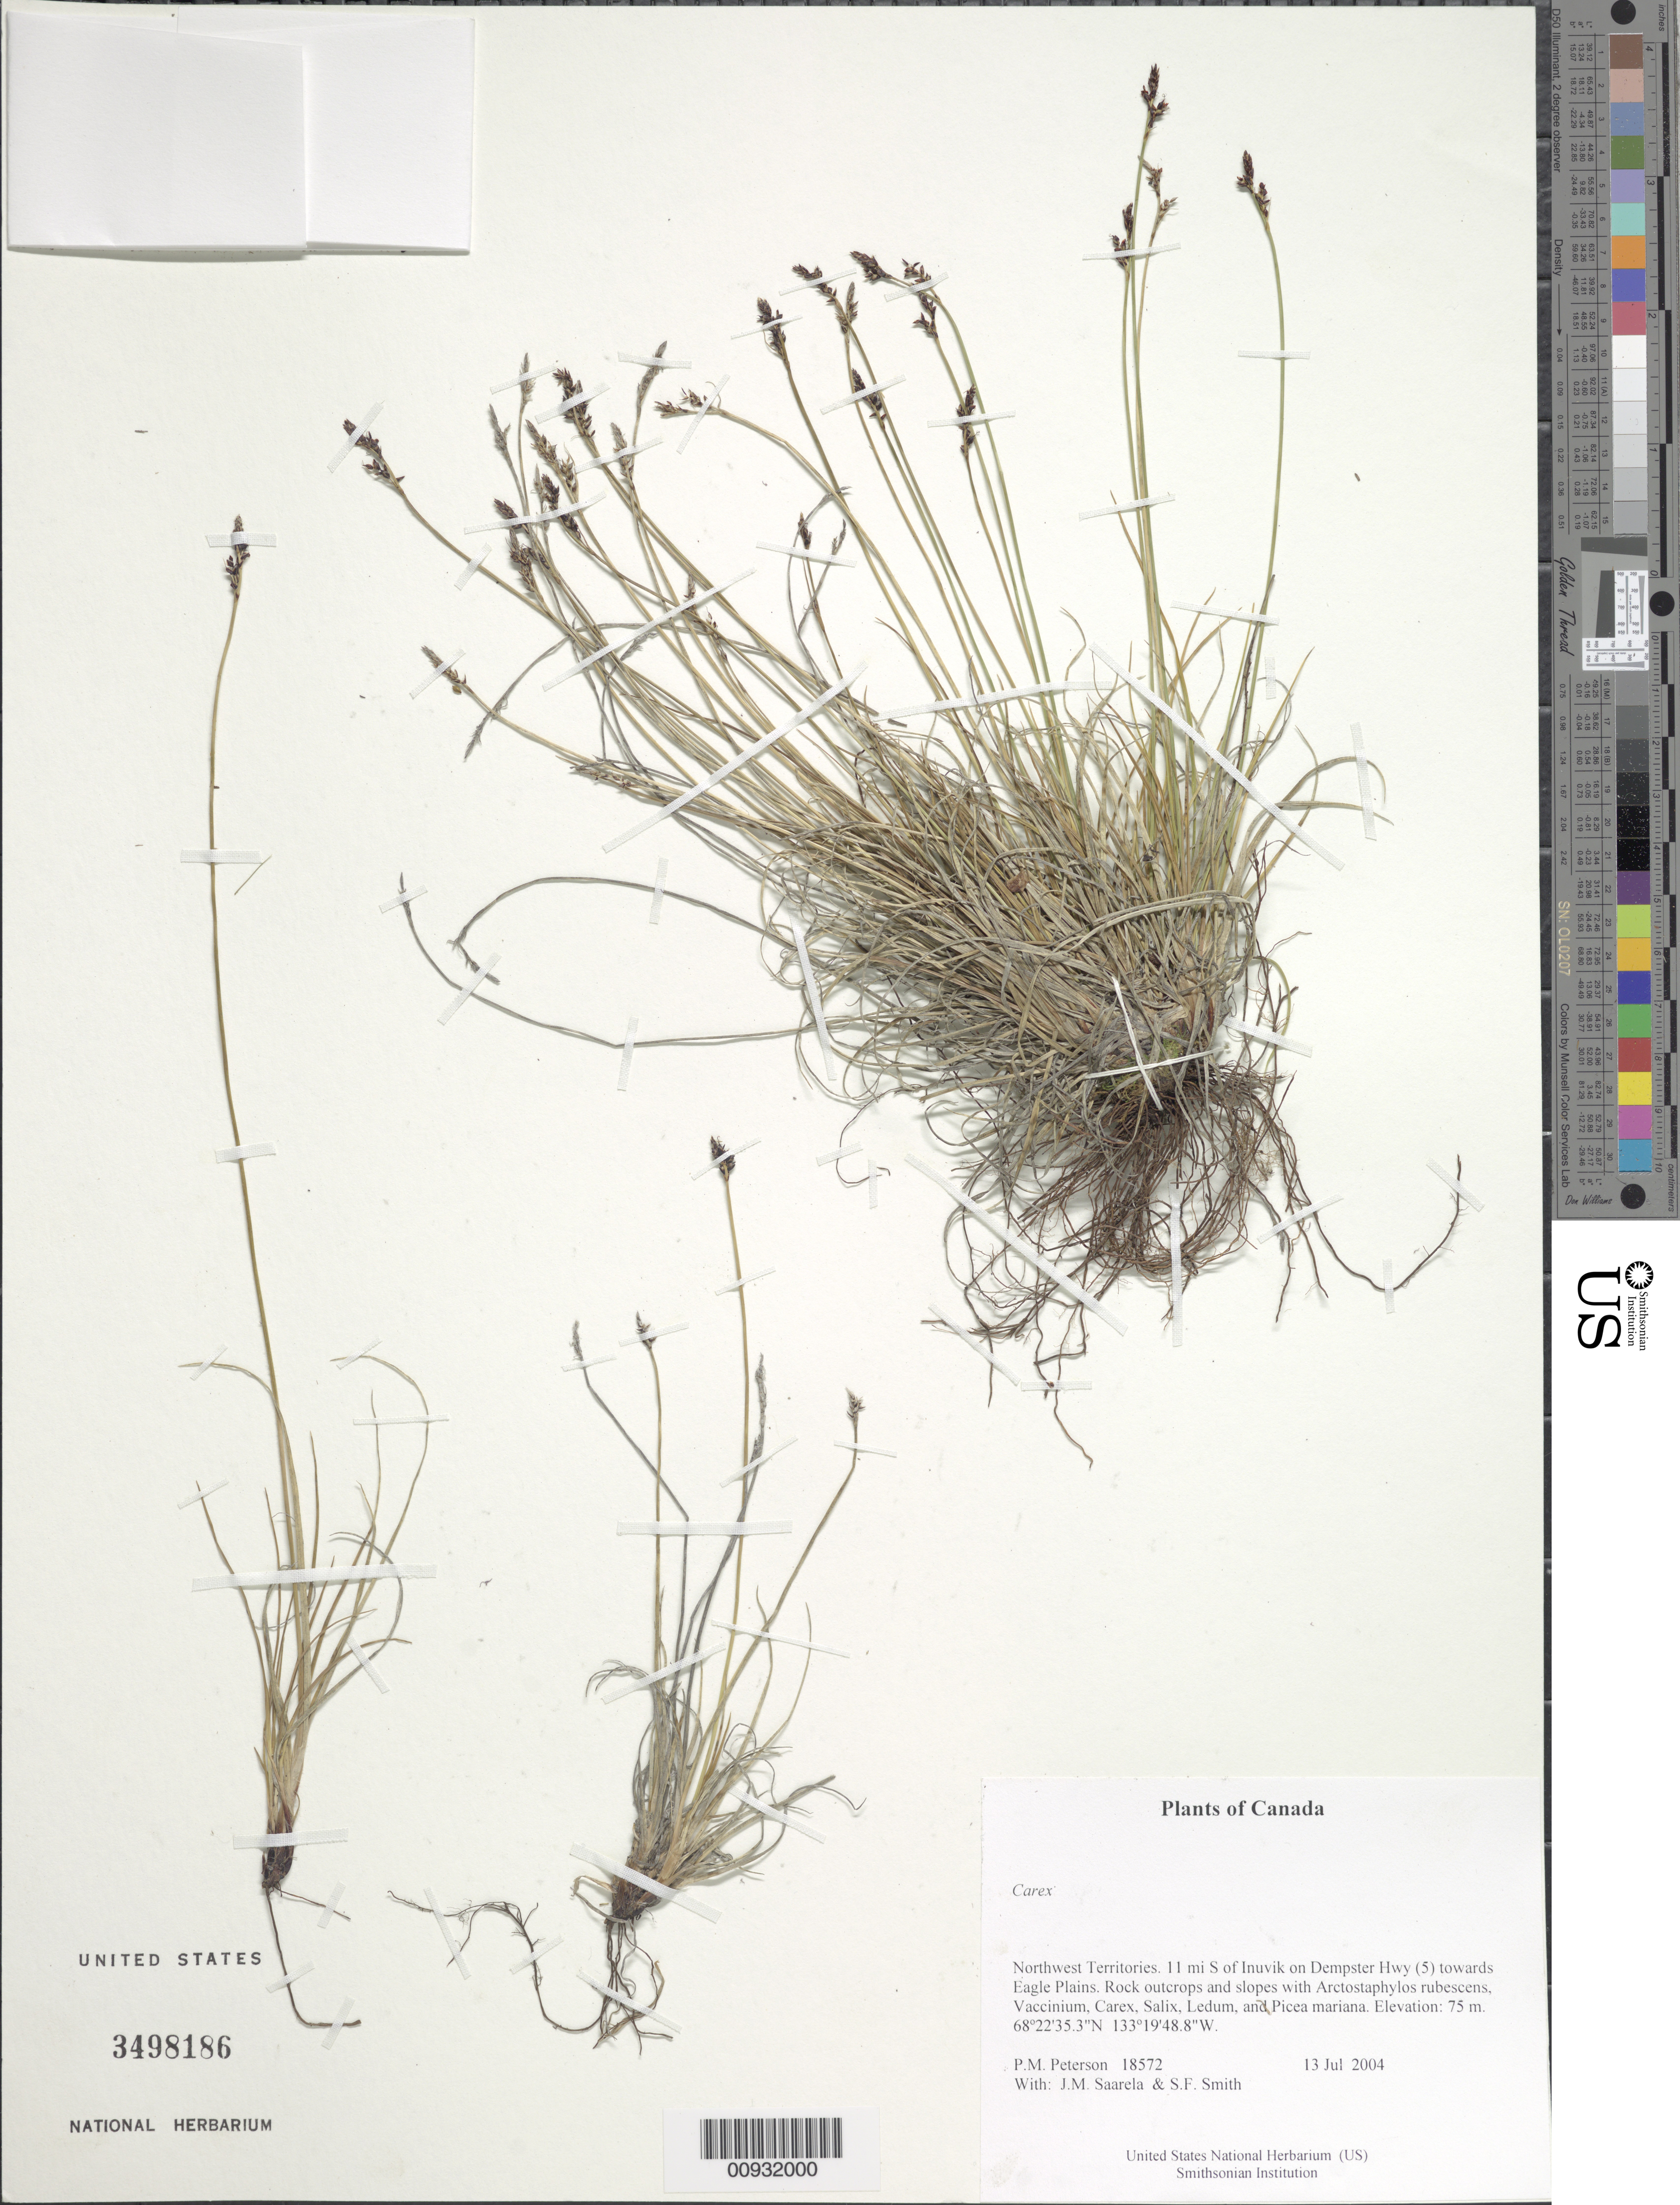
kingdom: Plantae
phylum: Tracheophyta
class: Liliopsida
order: Poales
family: Cyperaceae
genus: Carex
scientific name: Carex sp.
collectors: P. M. Peterson, J. Saarela & S.F. Smith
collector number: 18572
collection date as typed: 13 Jul 2004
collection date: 2004-07-13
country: Canada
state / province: Northwest Territories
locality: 11 mi S of Inuvik on Dempster Hwy (5) towards Eagle Plains. Rock outcrops and slopes with Arctostaphylos rubescens, Vaccinium, Carex, Salix, Ledum, and Picea mariana.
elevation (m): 75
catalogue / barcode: US 3498186